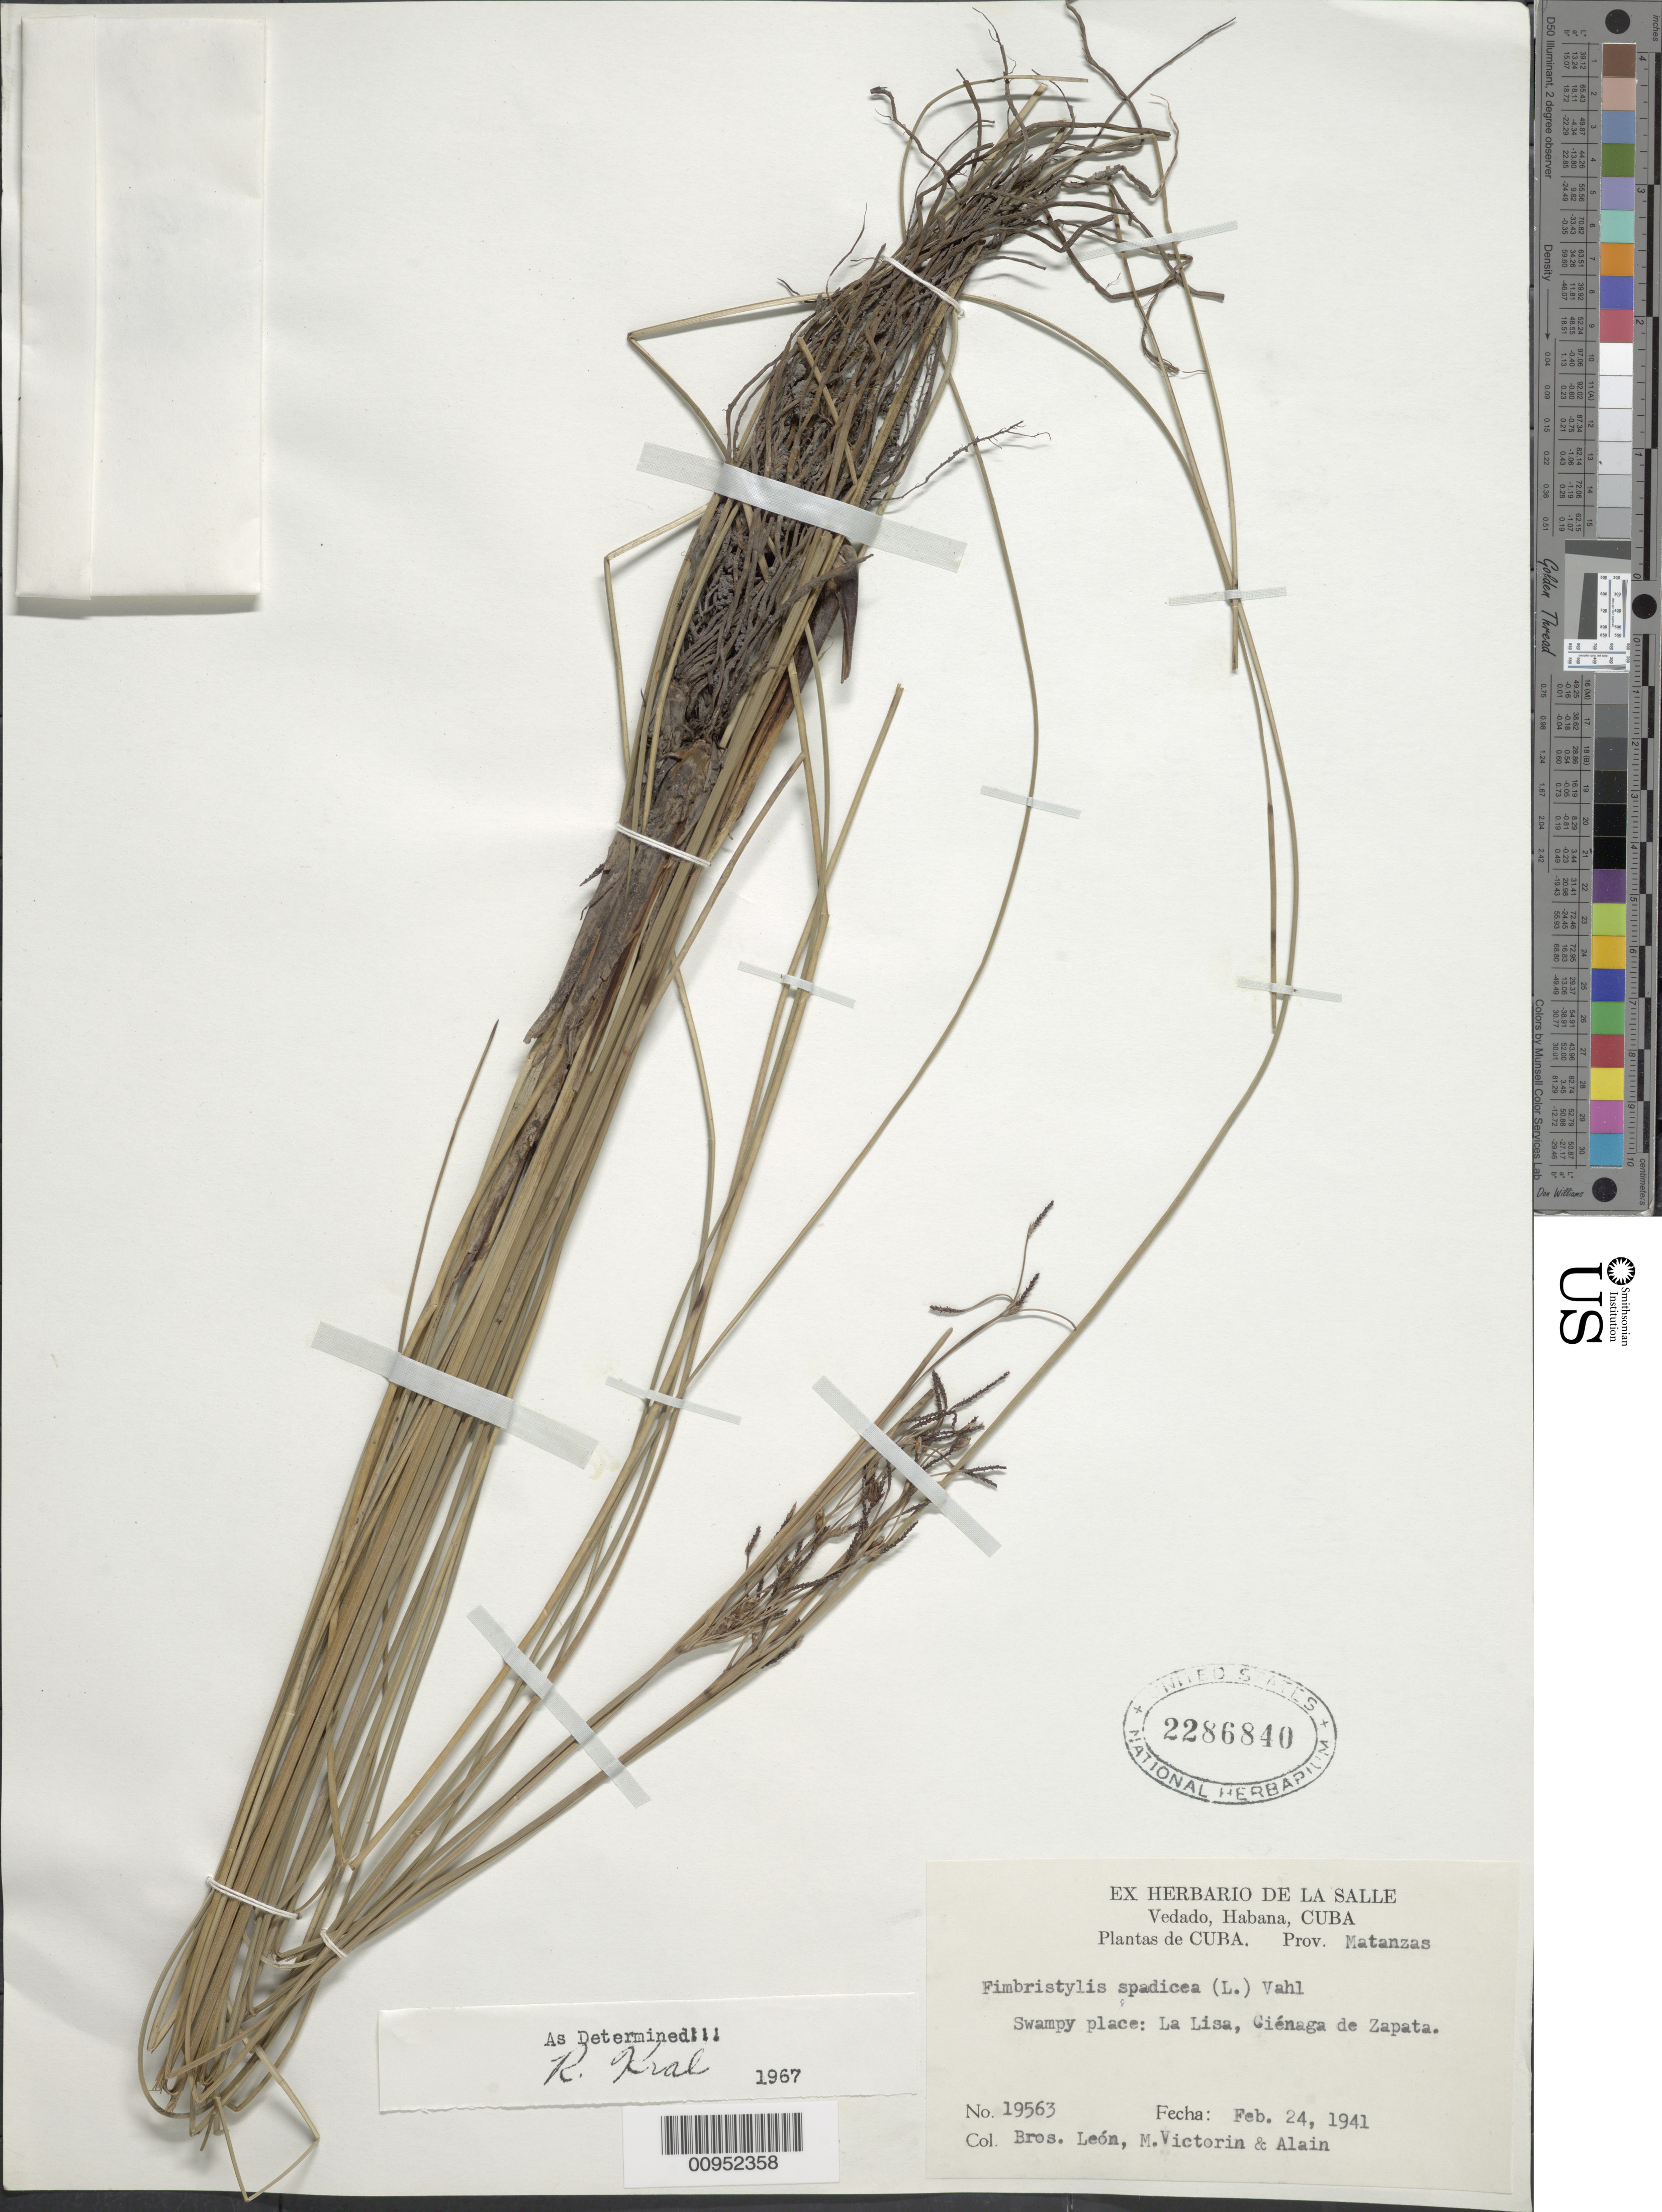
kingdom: Plantae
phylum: Tracheophyta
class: Liliopsida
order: Poales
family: Cyperaceae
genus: Fimbristylis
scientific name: Fimbristylis spadicea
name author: (L.) Vahl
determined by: Kral, Robert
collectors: Bro. León, F. Victorin & A. H. Liogier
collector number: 19563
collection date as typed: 24 Feb 1941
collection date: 1941-02-24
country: Cuba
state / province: Matanzas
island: Cuba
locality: Swampy place, La Lisa, Ciénaga de Zapata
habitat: Swampy place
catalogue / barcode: US 2286840